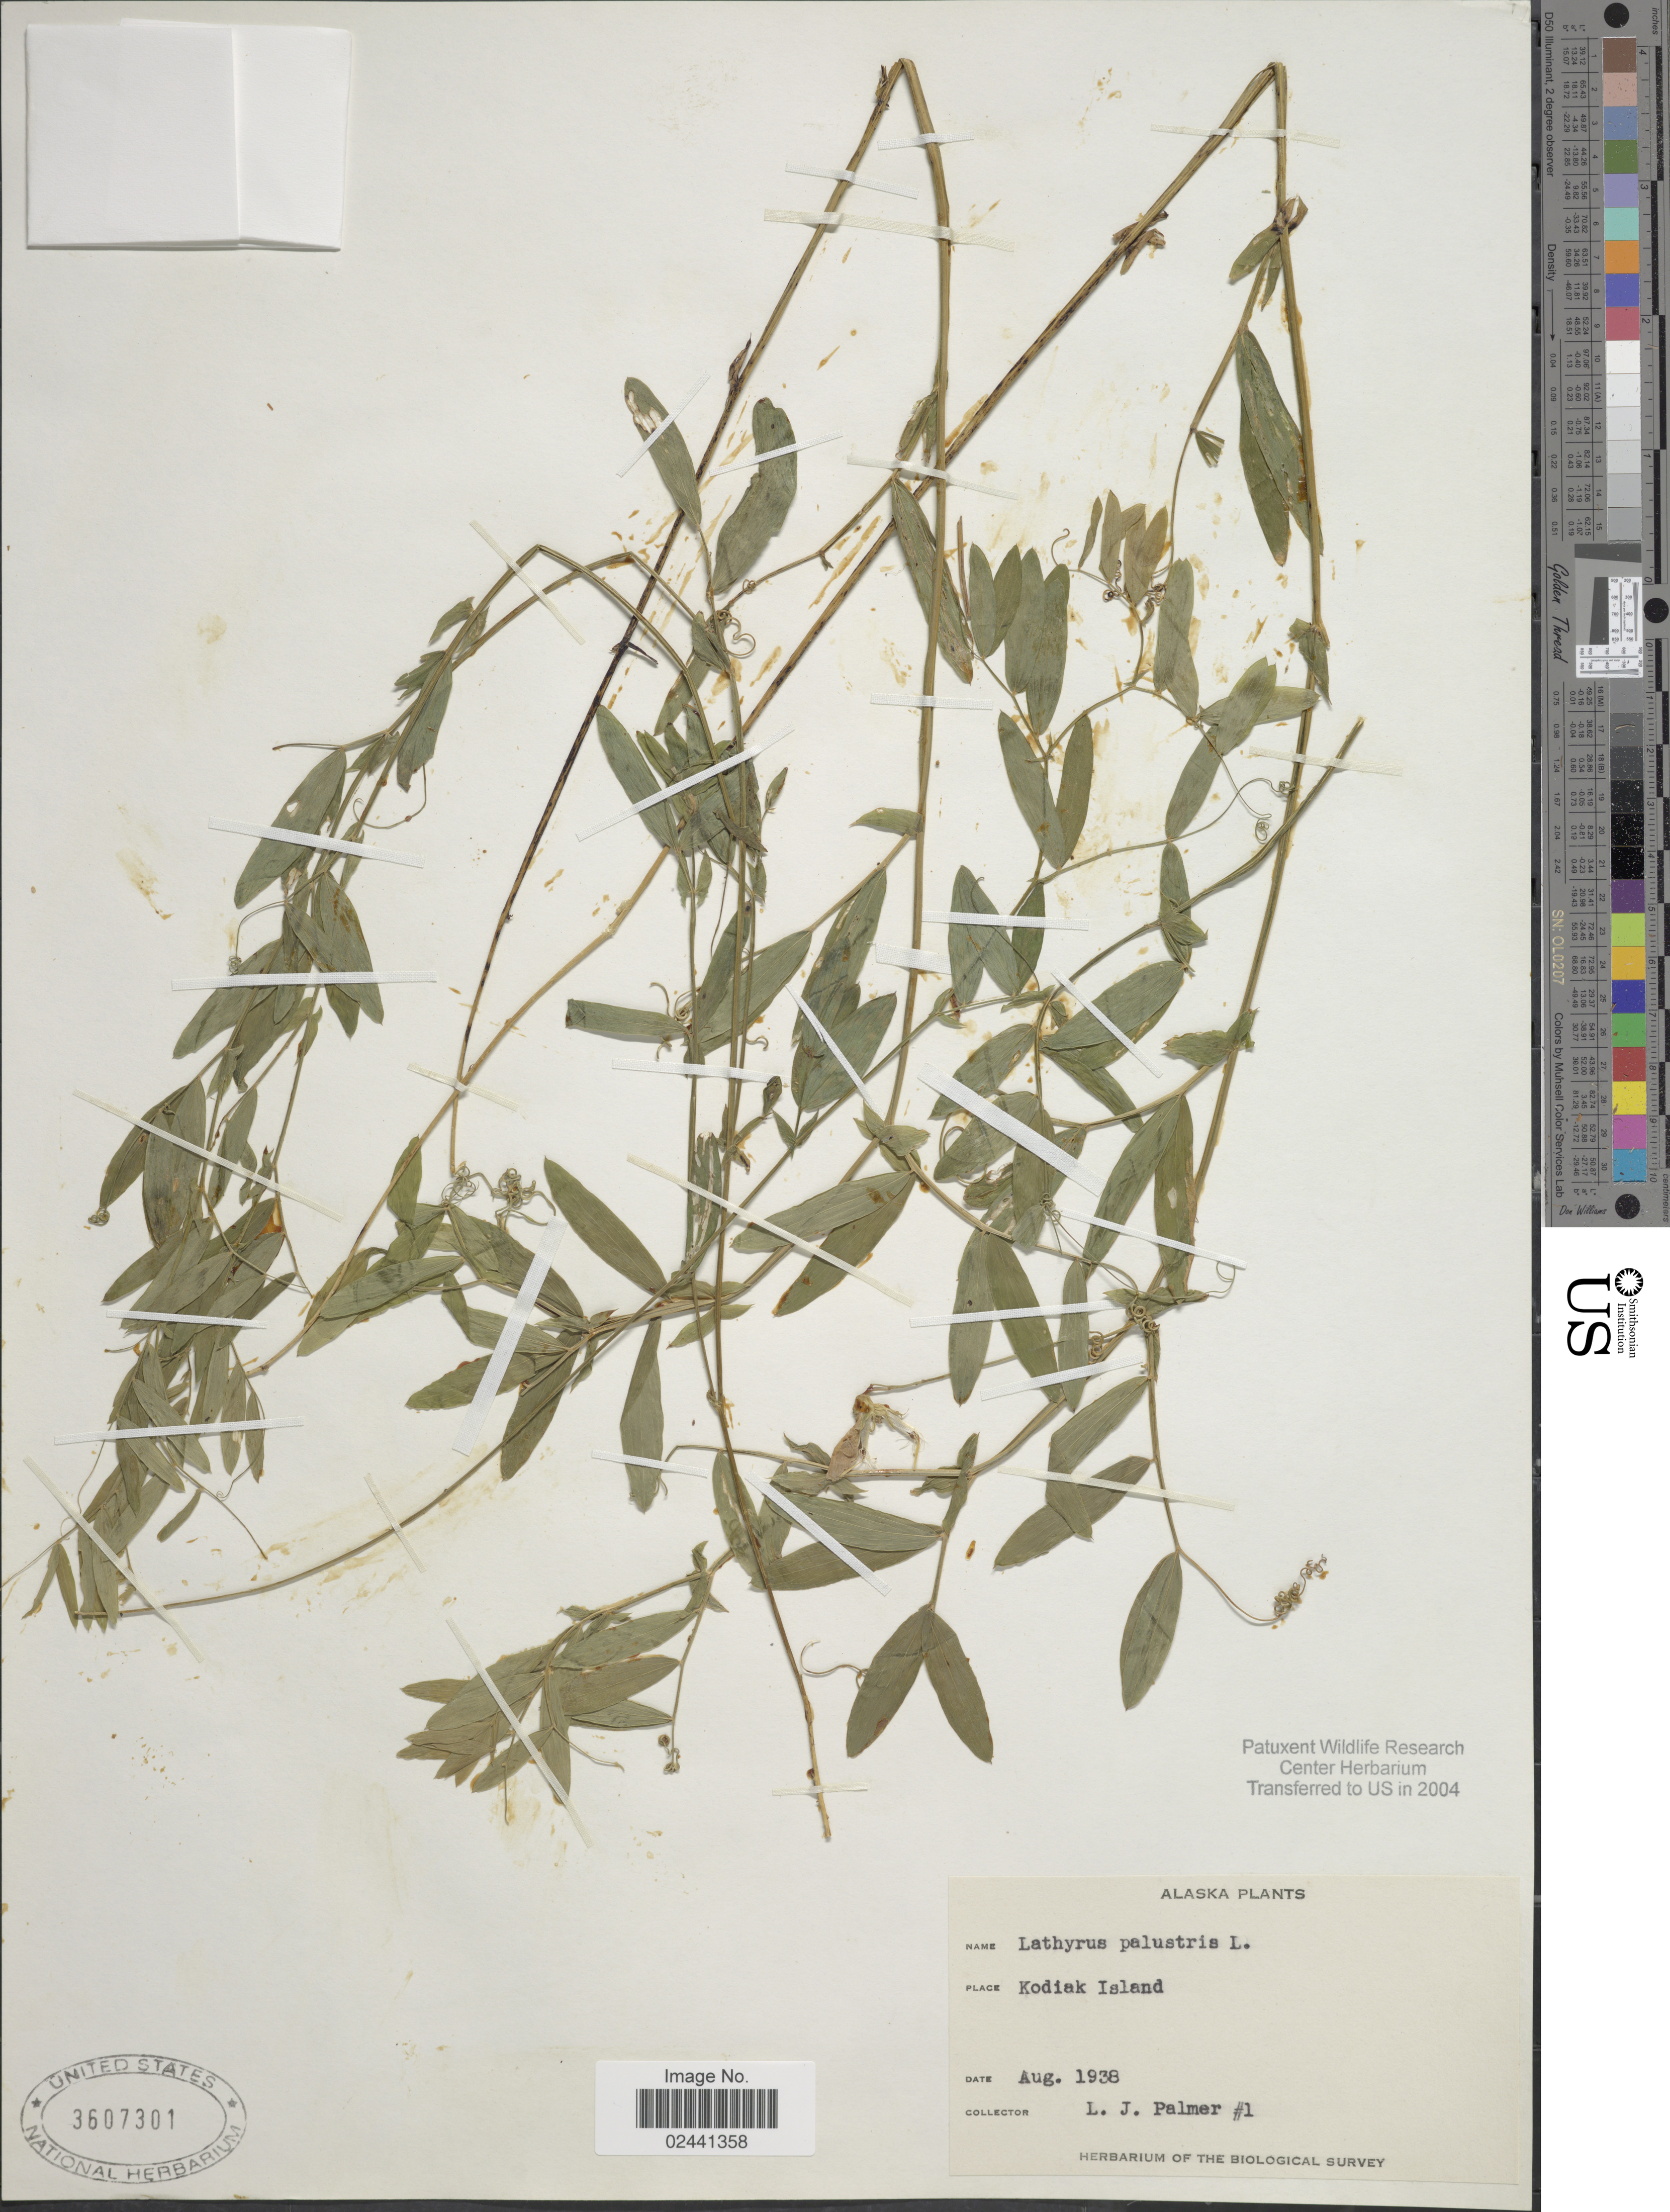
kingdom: Plantae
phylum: Tracheophyta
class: Magnoliopsida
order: Fabales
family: Fabaceae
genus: Lathyrus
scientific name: Lathyrus palustris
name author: L.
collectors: L. J. Palmer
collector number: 1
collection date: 1938-08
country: United States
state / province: Alaska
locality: Kodiak Island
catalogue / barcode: US 3607301